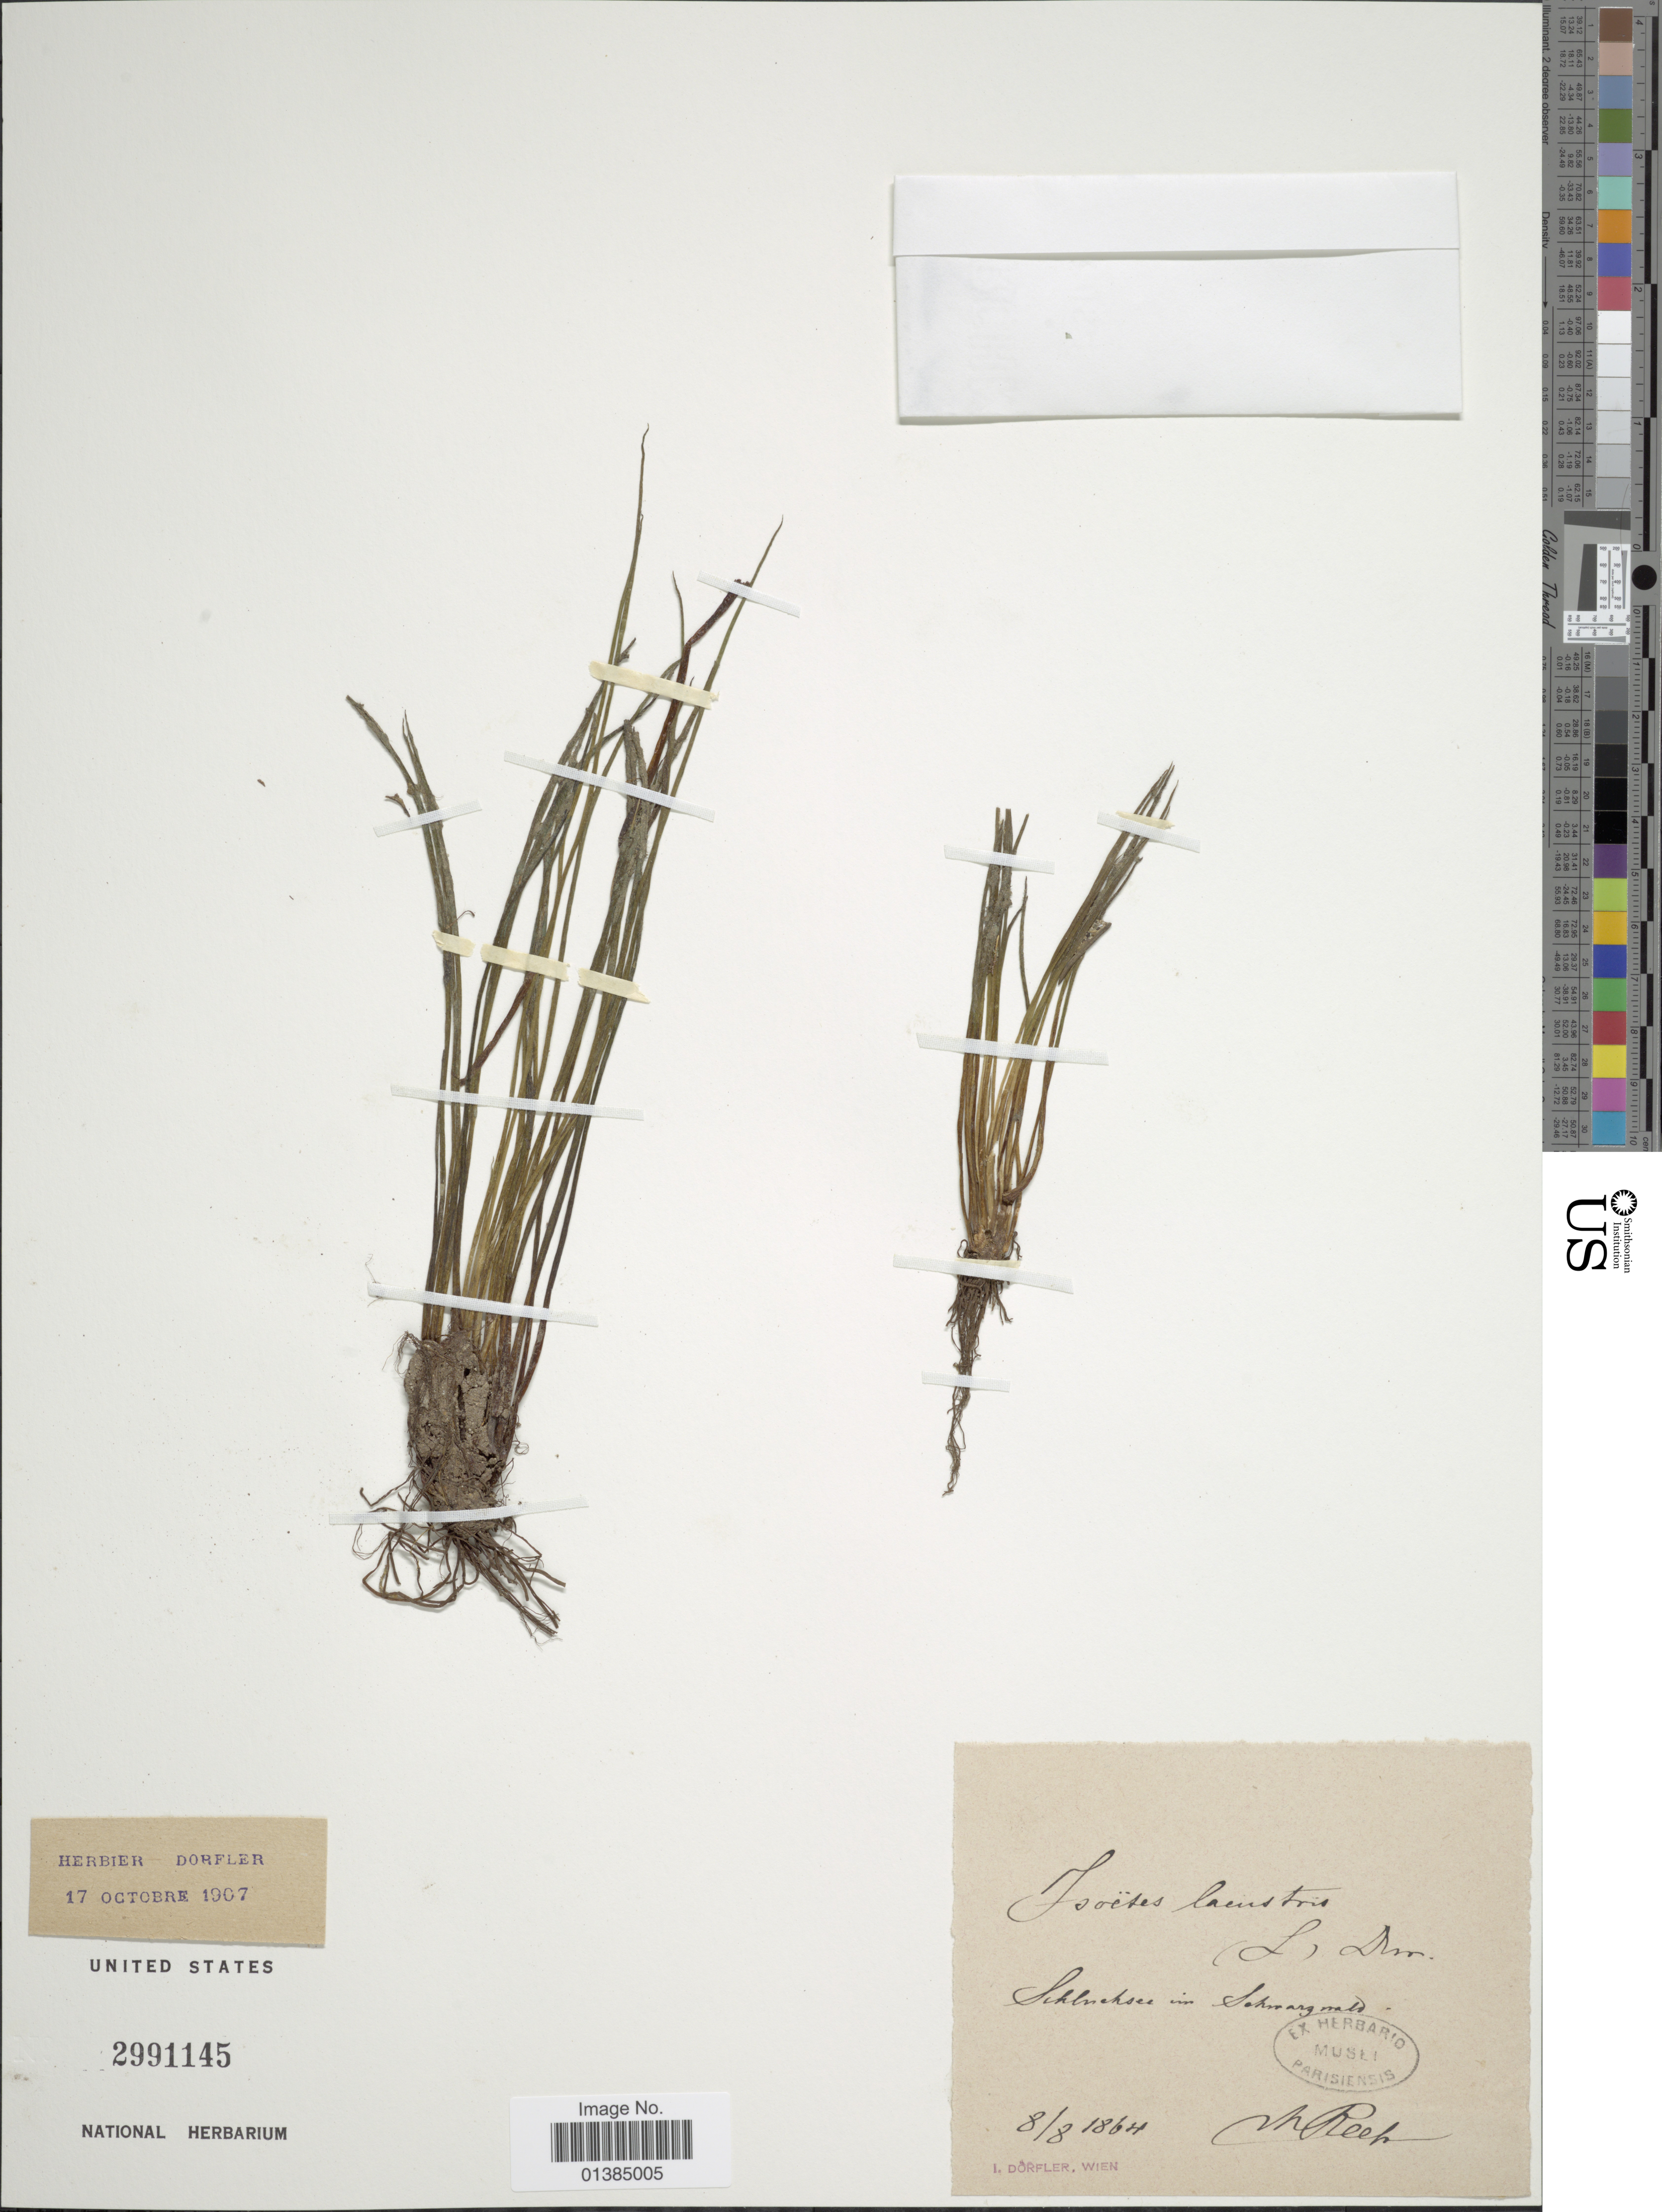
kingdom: Plantae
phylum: Tracheophyta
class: Lycopodiopsida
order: Isoetales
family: Isoetaceae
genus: Isoetes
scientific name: Isoetes lacustris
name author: L.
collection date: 1864-08-08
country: Germany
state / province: Baden-Württemberg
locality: Schluchsee im Schwarzwald.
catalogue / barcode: US 2991145